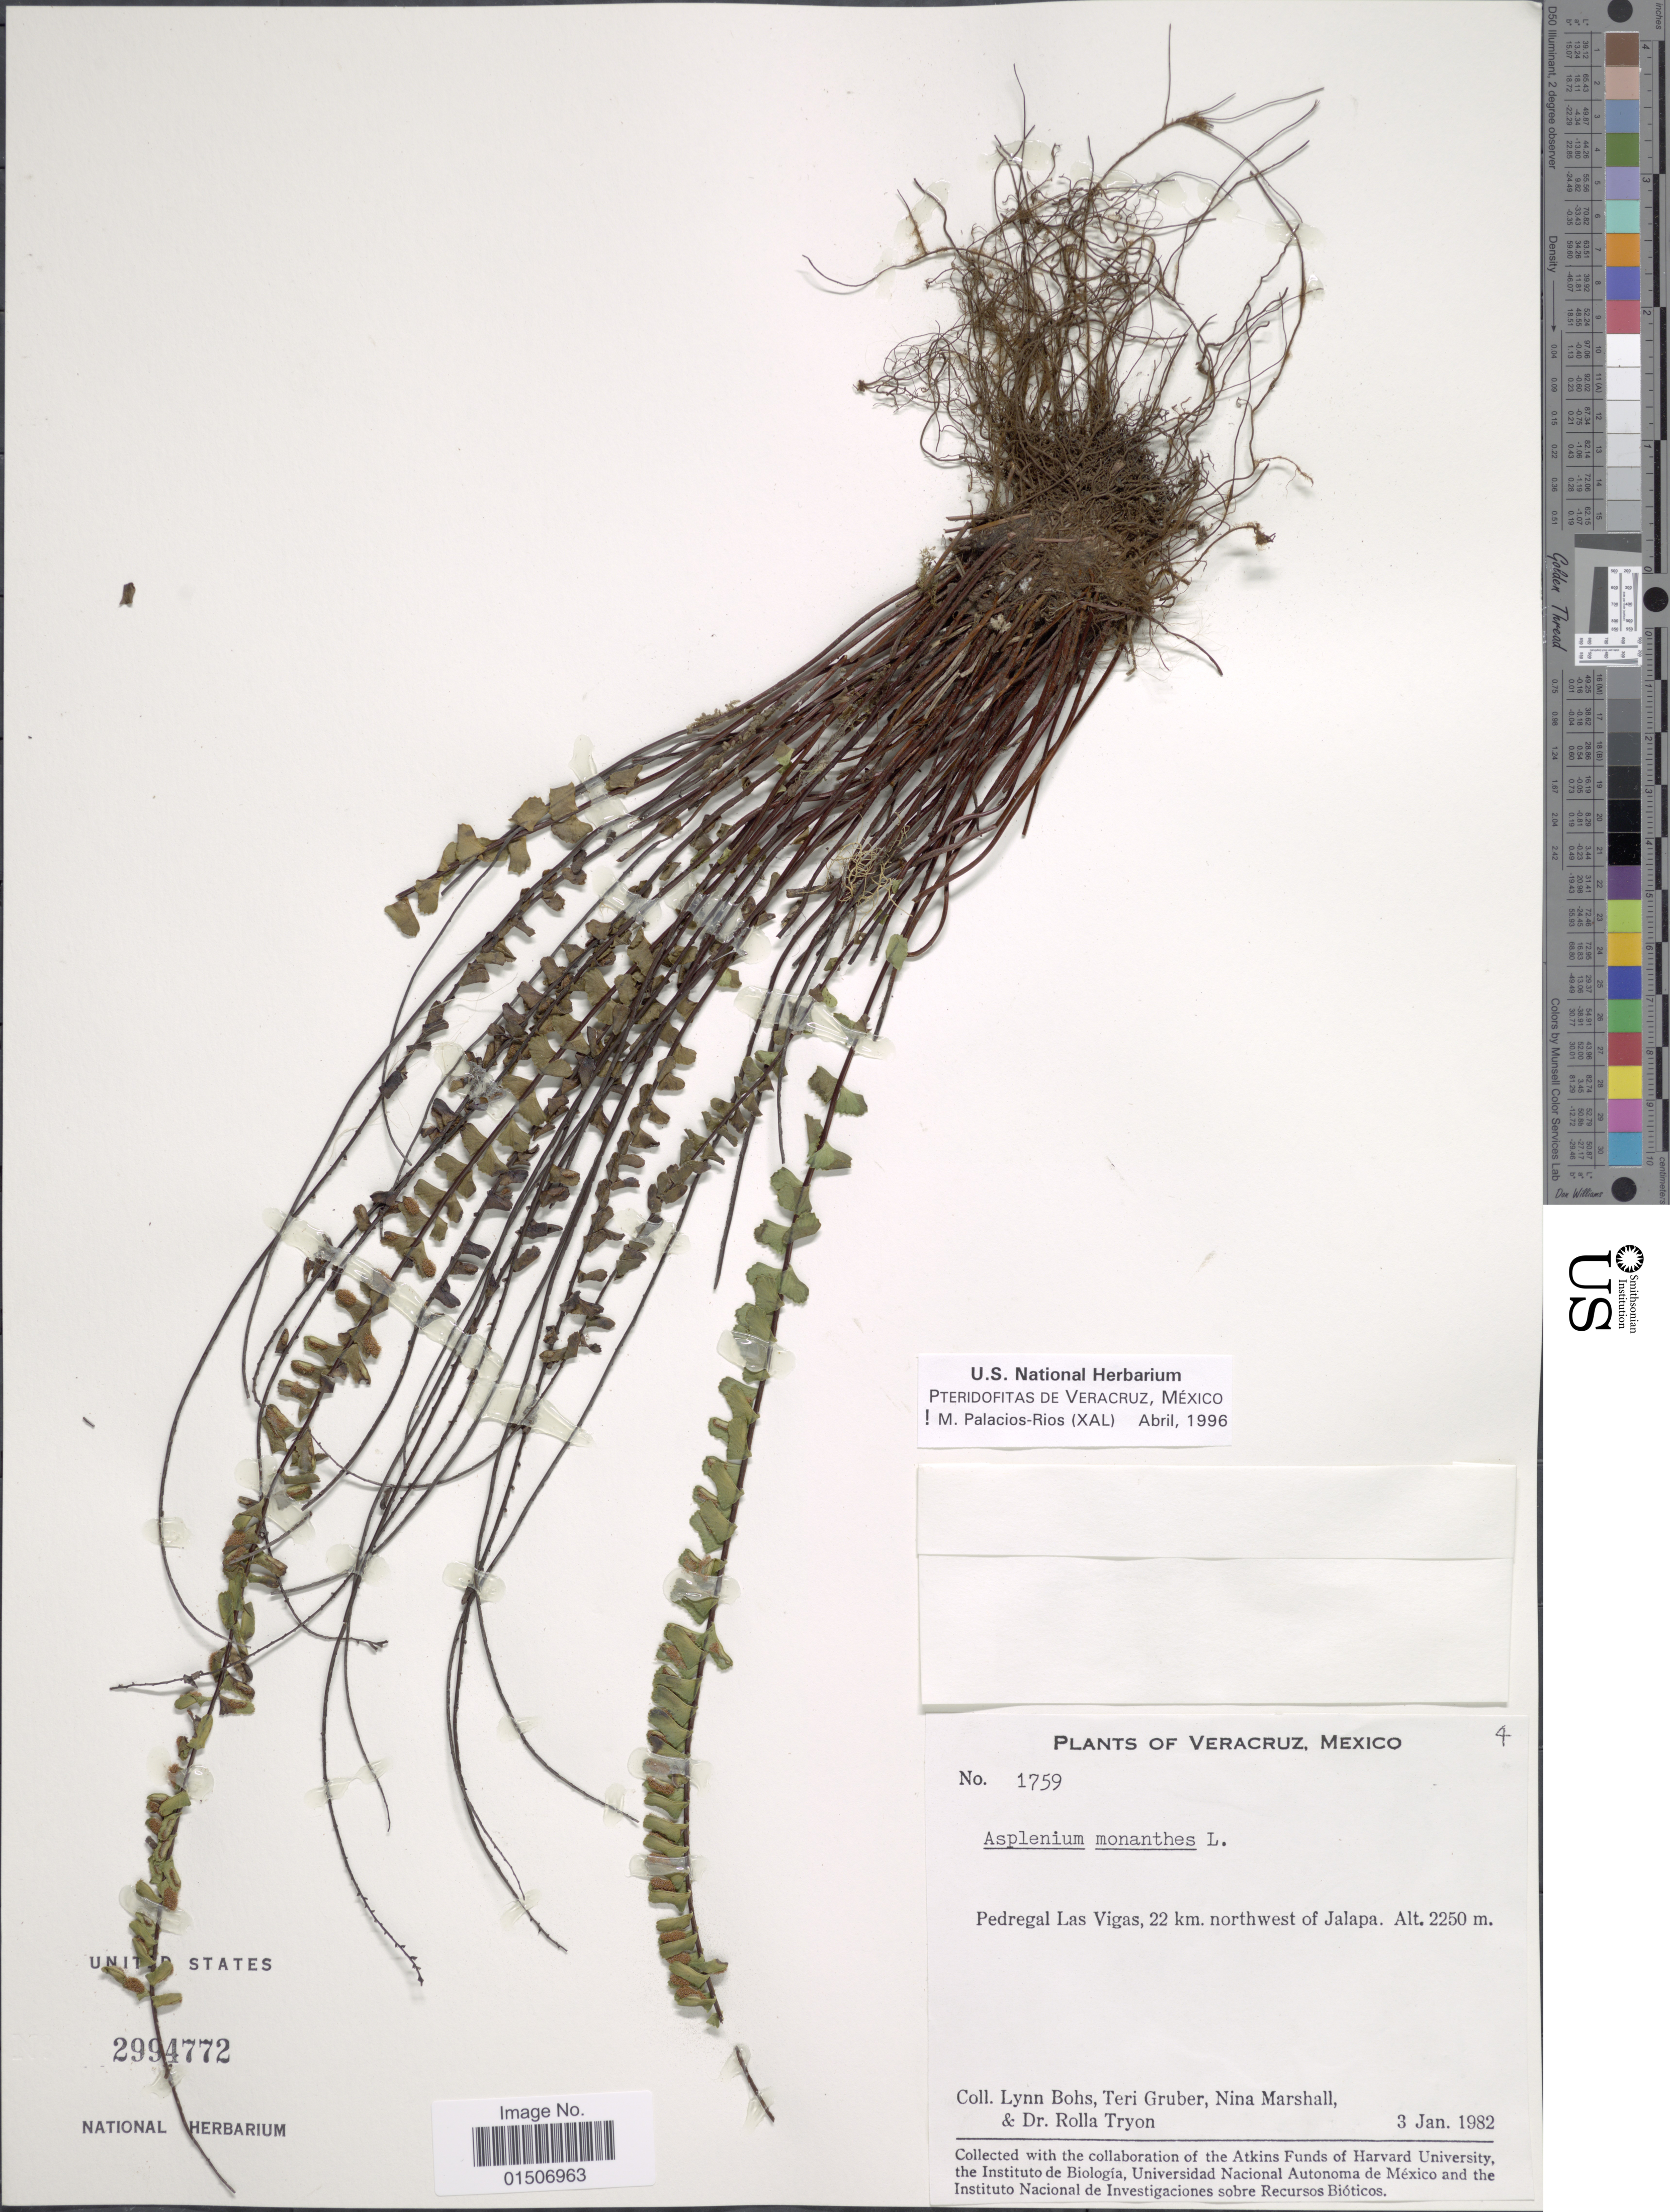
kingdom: Plantae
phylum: Tracheophyta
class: Polypodiopsida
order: Polypodiales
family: Aspleniaceae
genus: Asplenium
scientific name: Asplenium monanthes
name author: L.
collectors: L. A. Bohs, T. Gruber, N. Marshall & R. M. Tryon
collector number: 1759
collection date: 1982-01-03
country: Mexico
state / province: Veracruz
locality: Veracruz, Pedregal Las Vigas, 22 km. northwest of Jalapa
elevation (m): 2250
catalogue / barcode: US 2994772